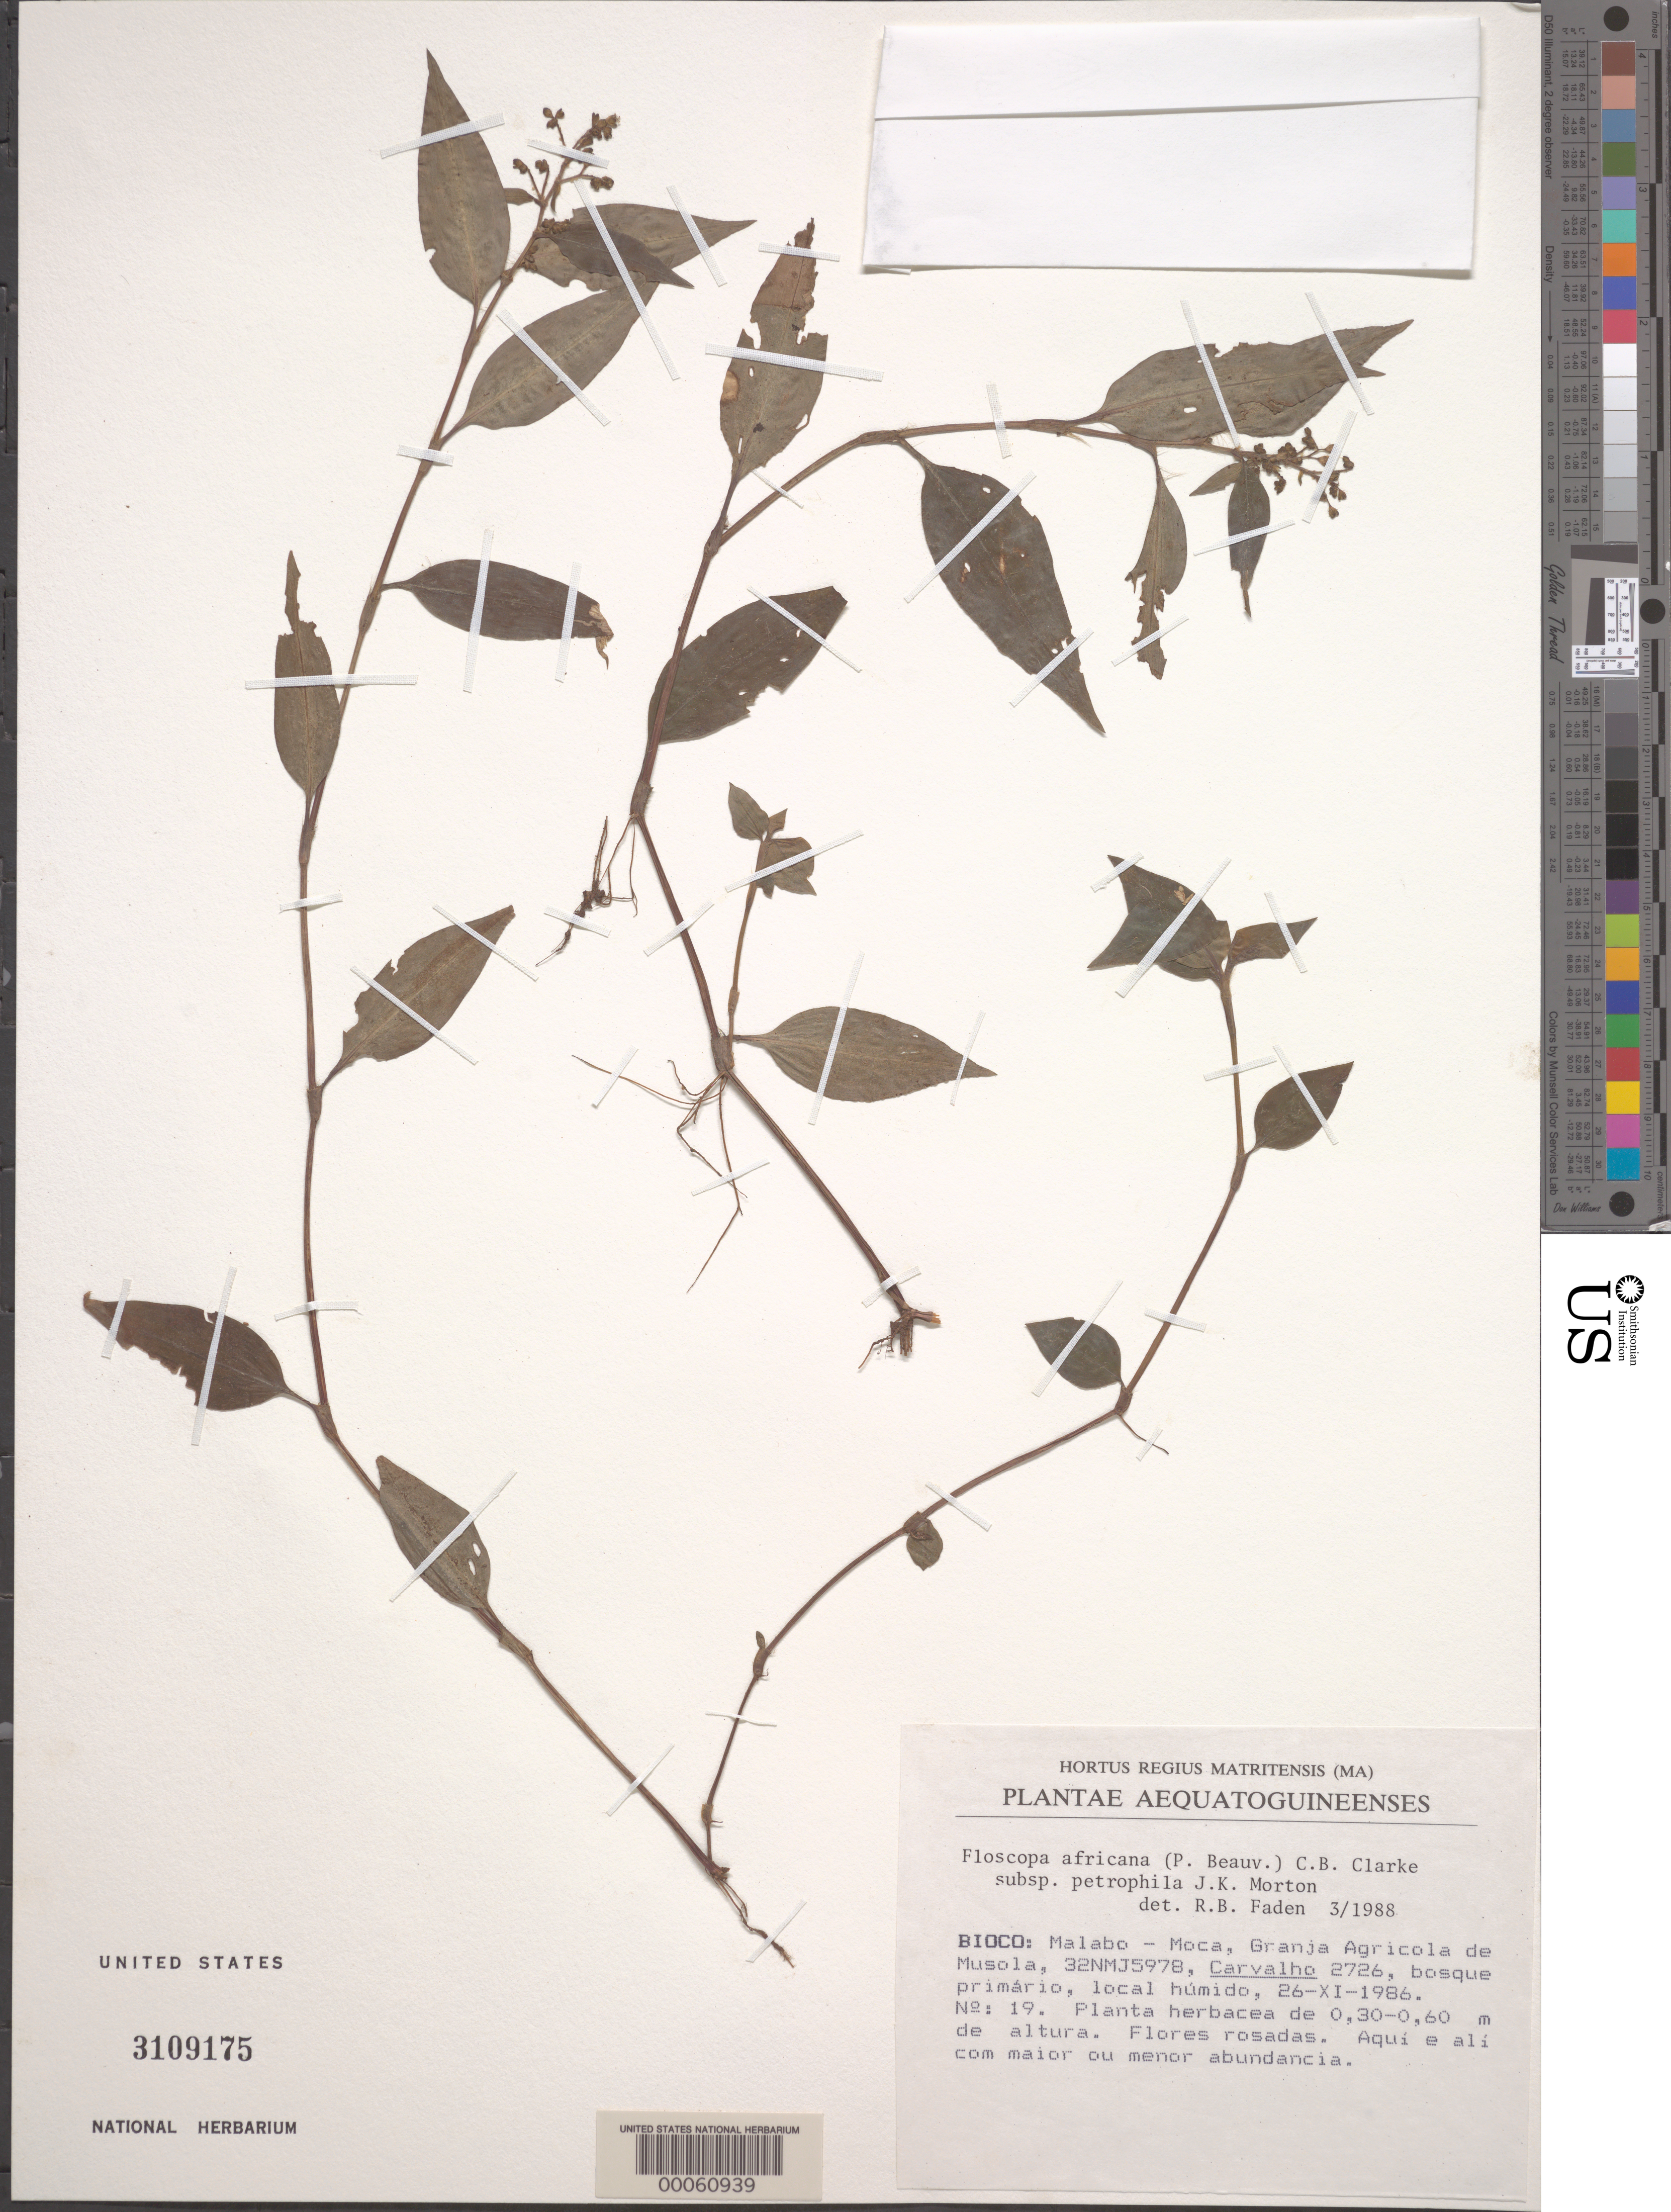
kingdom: Plantae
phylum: Tracheophyta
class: Liliopsida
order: Commelinales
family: Commelinaceae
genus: Floscopa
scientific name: Floscopa africana subsp. petrophila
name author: J.K. Morton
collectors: A. M. Carvalho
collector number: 2726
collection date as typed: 26 Nov 1986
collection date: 1986-11-26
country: Equatorial Guinea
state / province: Bioko Norte / Bioko Sur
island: Bioko Island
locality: Malabo - Moca, Granja Agricola de Musola. [former Province of Fernando Pó (Bioko).]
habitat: Primary forest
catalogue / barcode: US 3109175